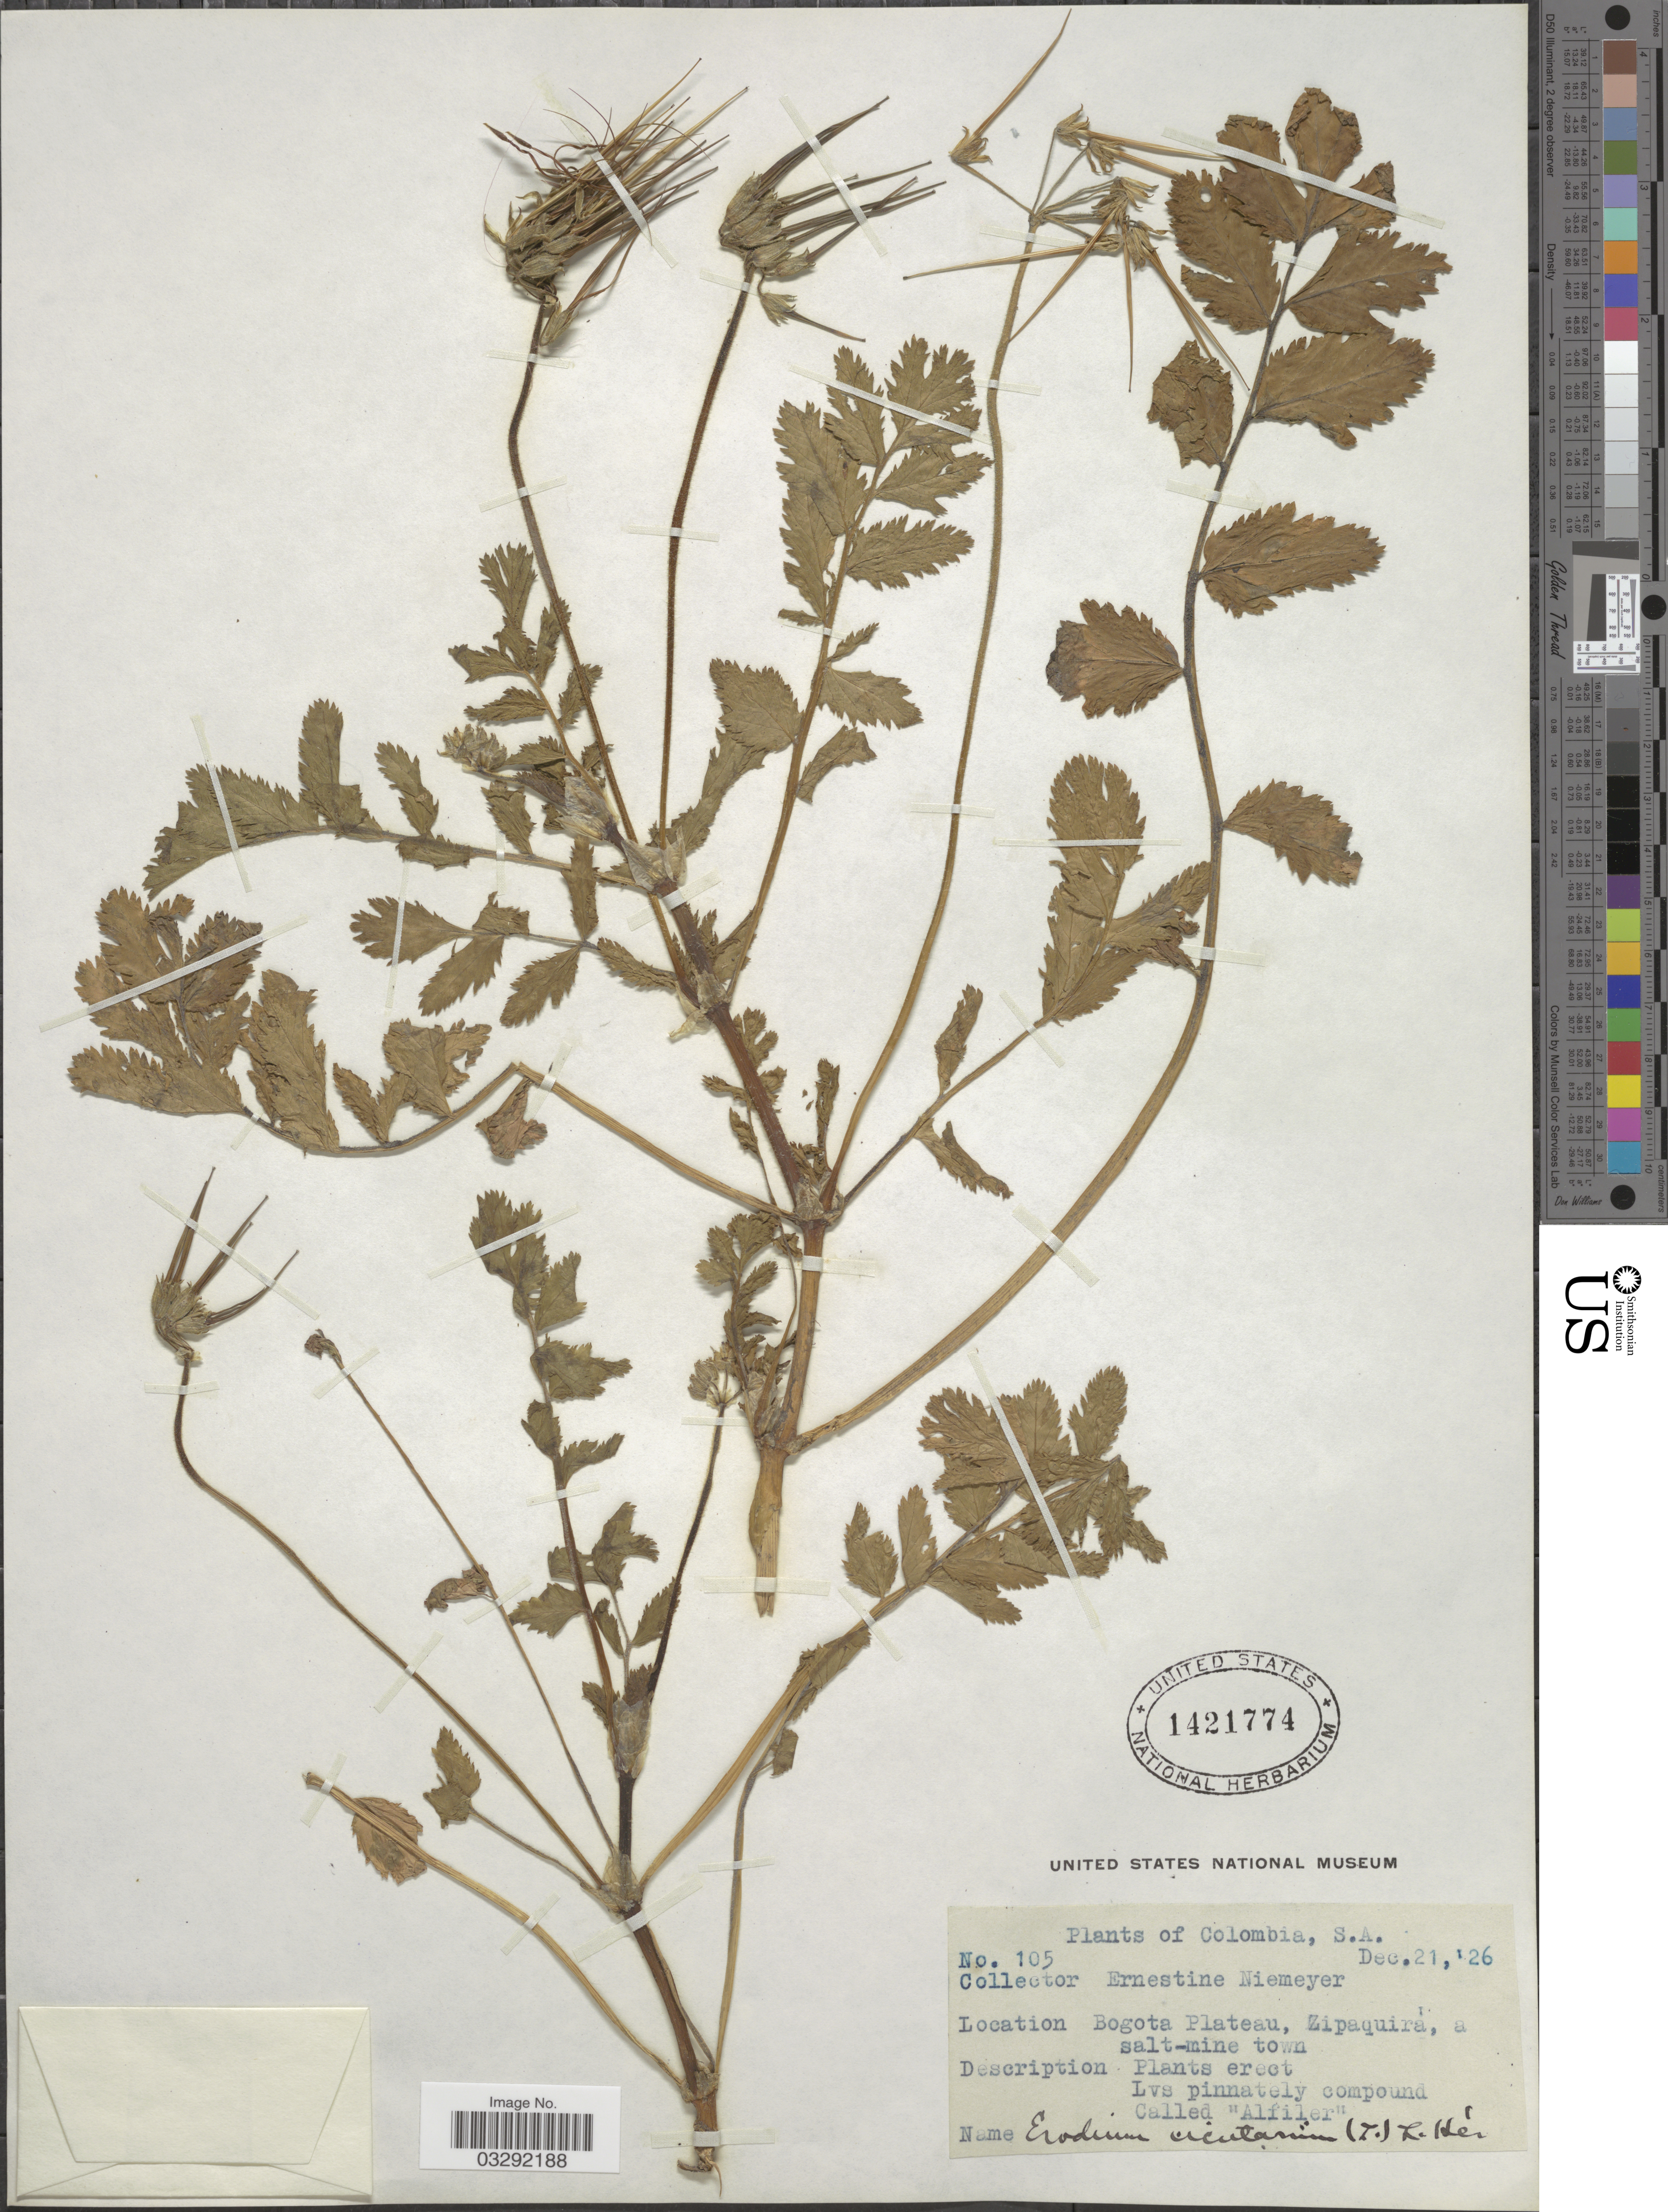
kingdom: Plantae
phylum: Tracheophyta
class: Magnoliopsida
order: Geraniales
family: Geraniaceae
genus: Erodium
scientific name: Erodium cicutarium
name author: (L.) L'Hér.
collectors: E. H. Niemeyer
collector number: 105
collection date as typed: Transcribed d/m/y: 21/12/26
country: Colombia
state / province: Bogota D.C.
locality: Bogota Plateau, Zipaquirá, a salt-mine town.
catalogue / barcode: US 1421774